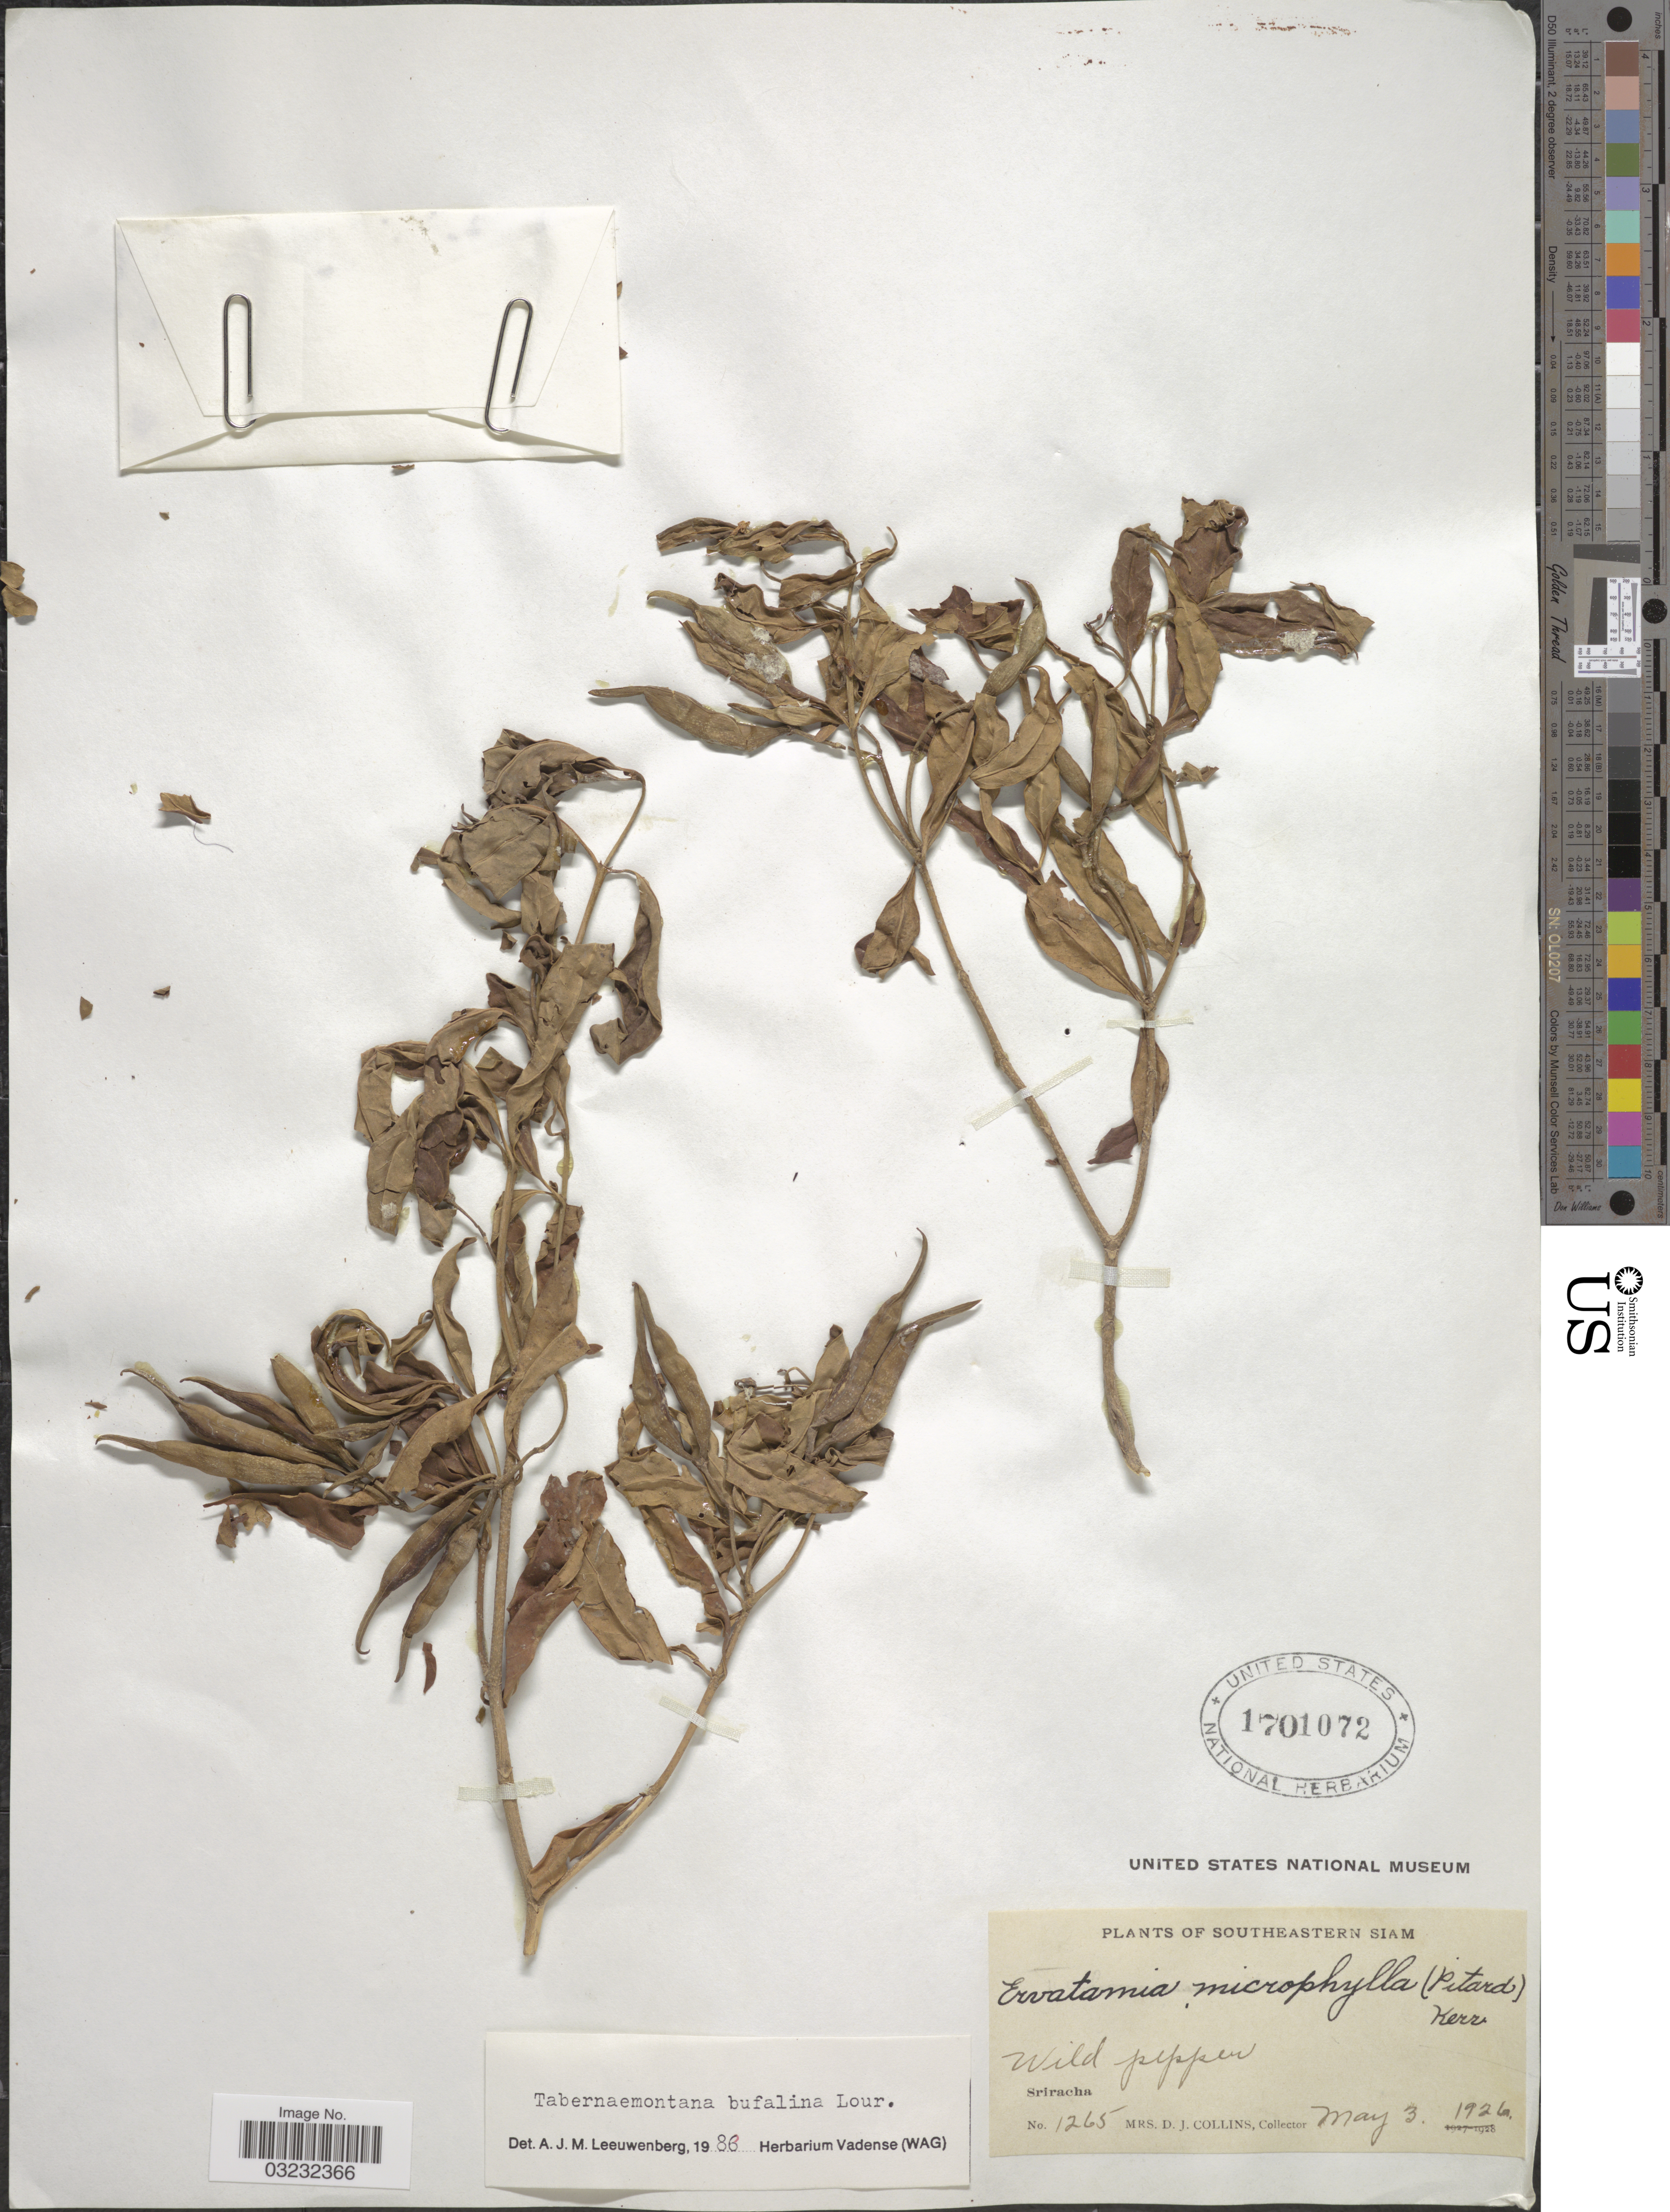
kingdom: Plantae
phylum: Tracheophyta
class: Magnoliopsida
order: Gentianales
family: Apocynaceae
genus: Tabernaemontana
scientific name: Tabernaemontana bufalina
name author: Lour.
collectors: Mrs. D. J. Collins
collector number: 1265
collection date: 1926-05-03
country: Thailand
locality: Southeastern Siam, Wild Pepper, Sriracha.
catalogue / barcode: US 1701072